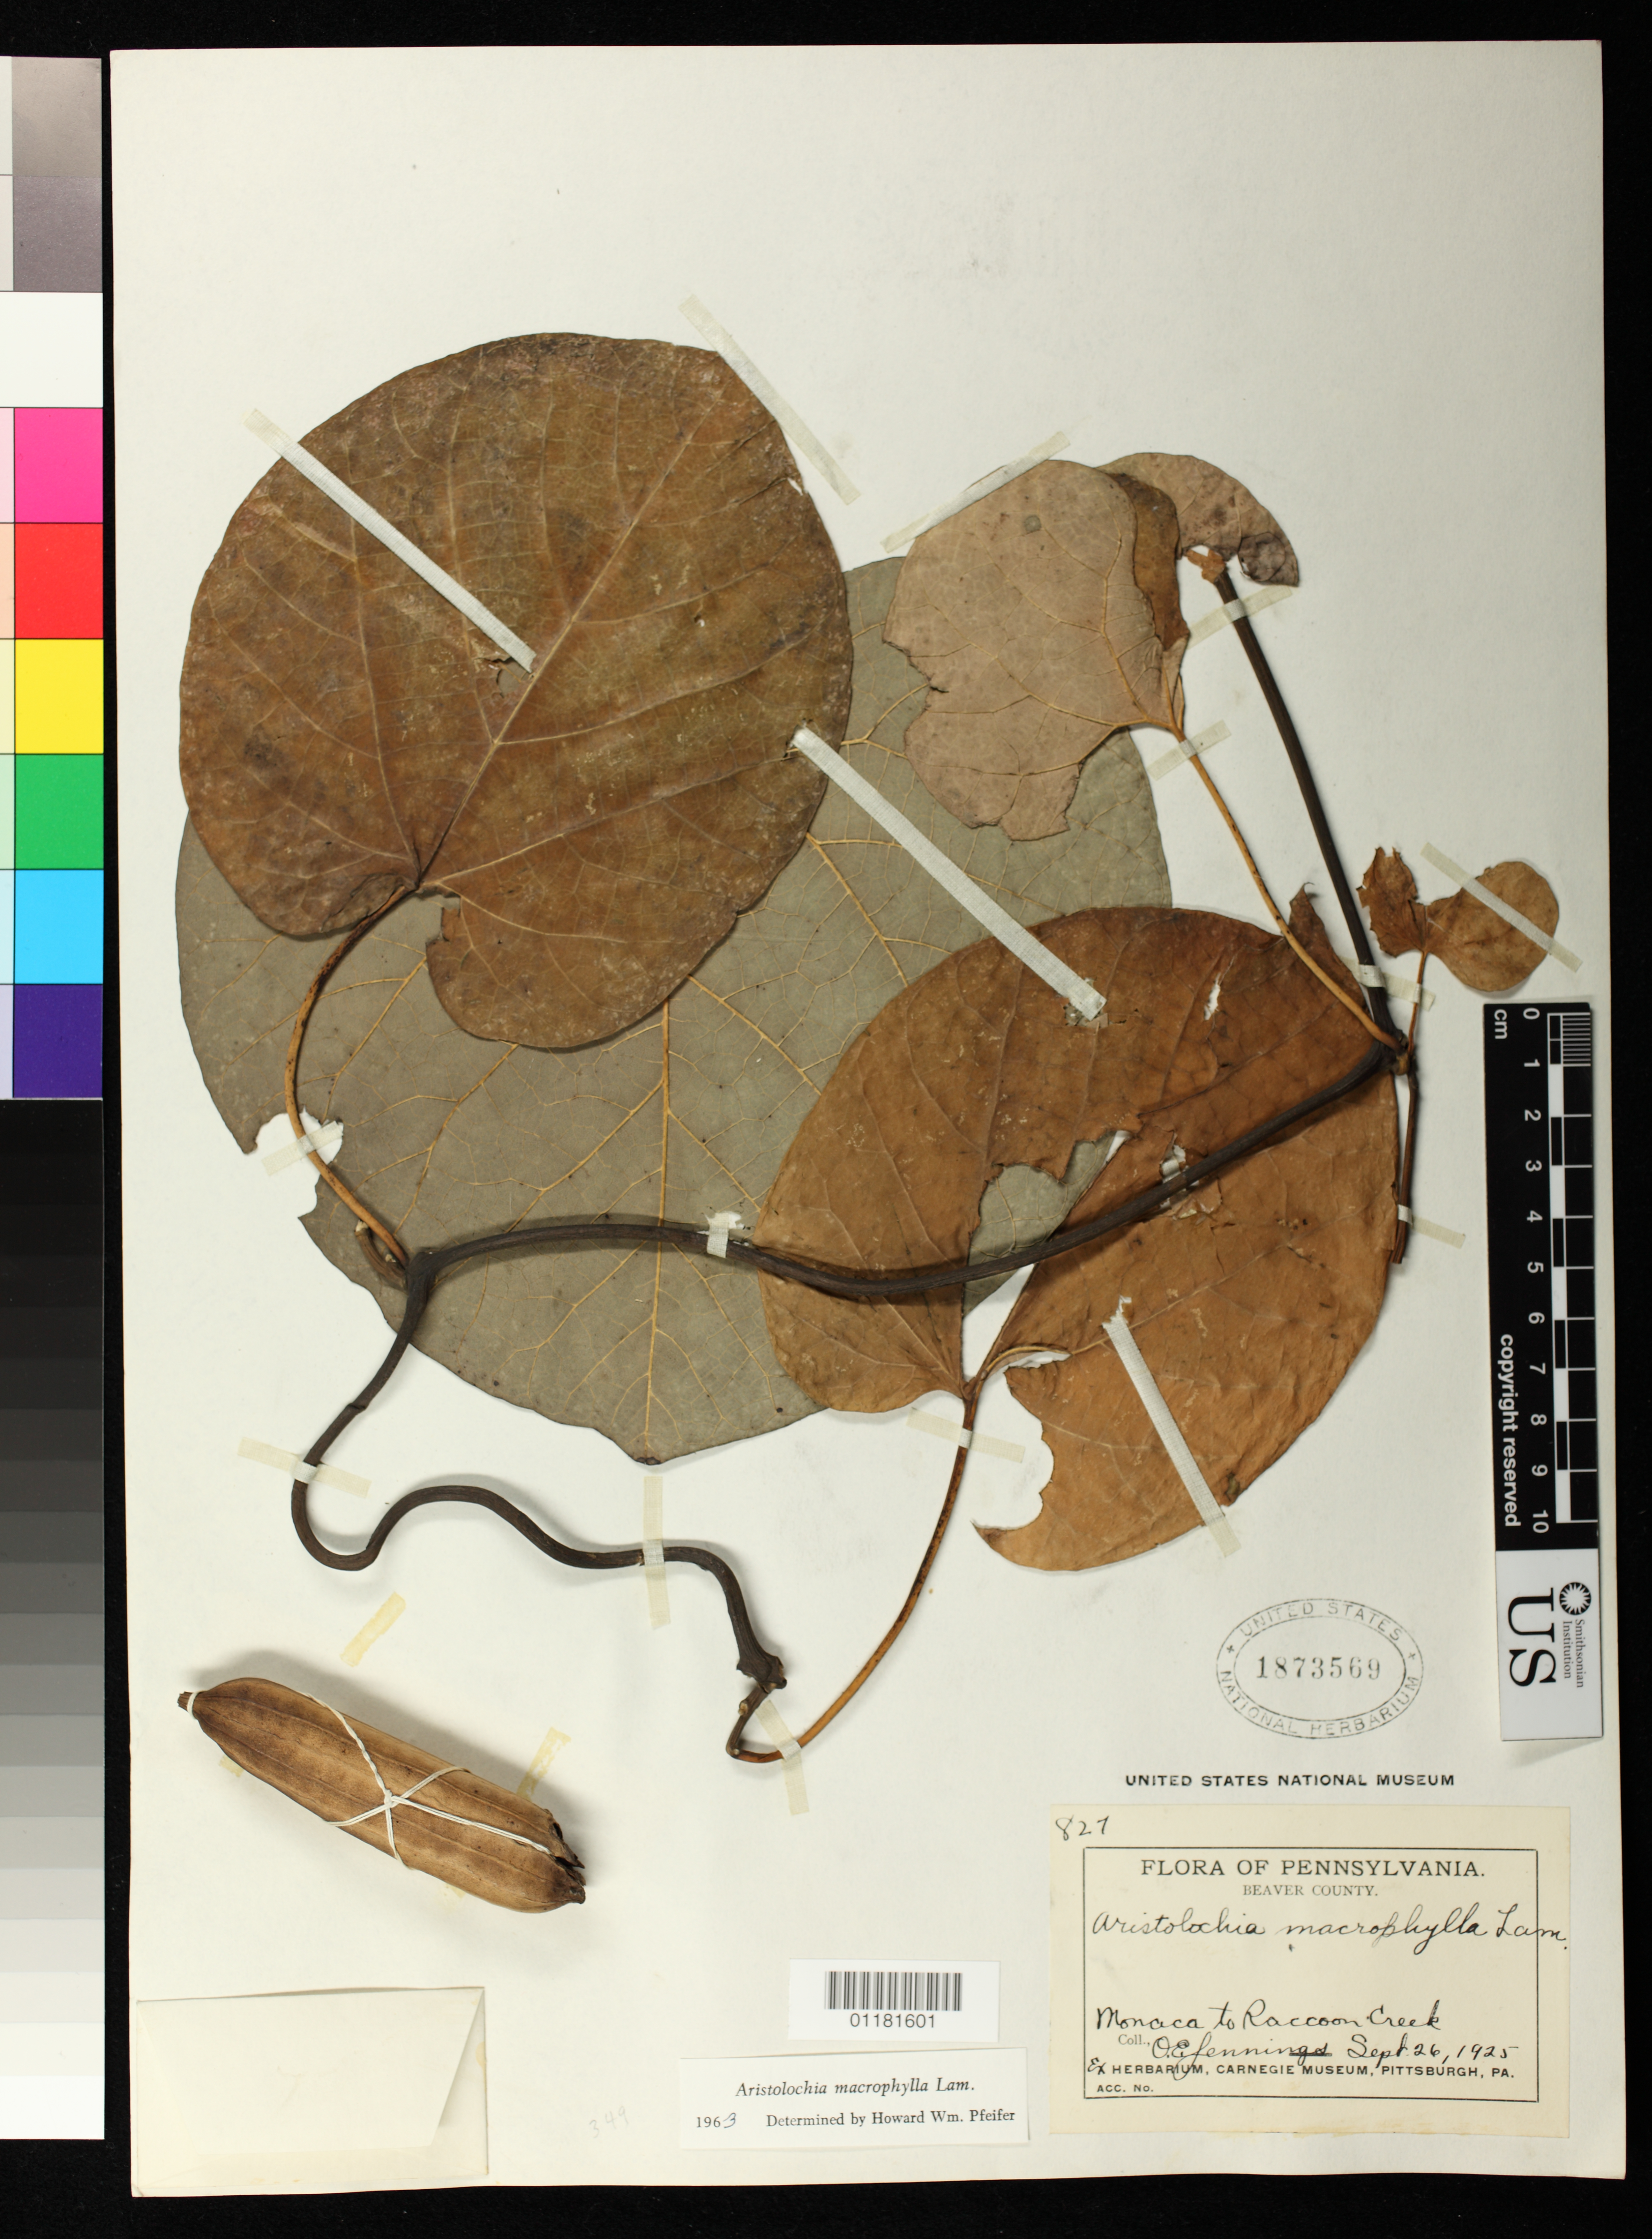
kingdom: Plantae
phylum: Tracheophyta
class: Magnoliopsida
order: Piperales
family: Aristolochiaceae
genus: Aristolochia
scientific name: Aristolochia macrophylla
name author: Lam.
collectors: O. E. Jennings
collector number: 827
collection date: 1925-09-26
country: United States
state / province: Pennsylvania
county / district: Beaver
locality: Monaca (borough) to Raccoon Creek, Beaver County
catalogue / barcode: US 1873569